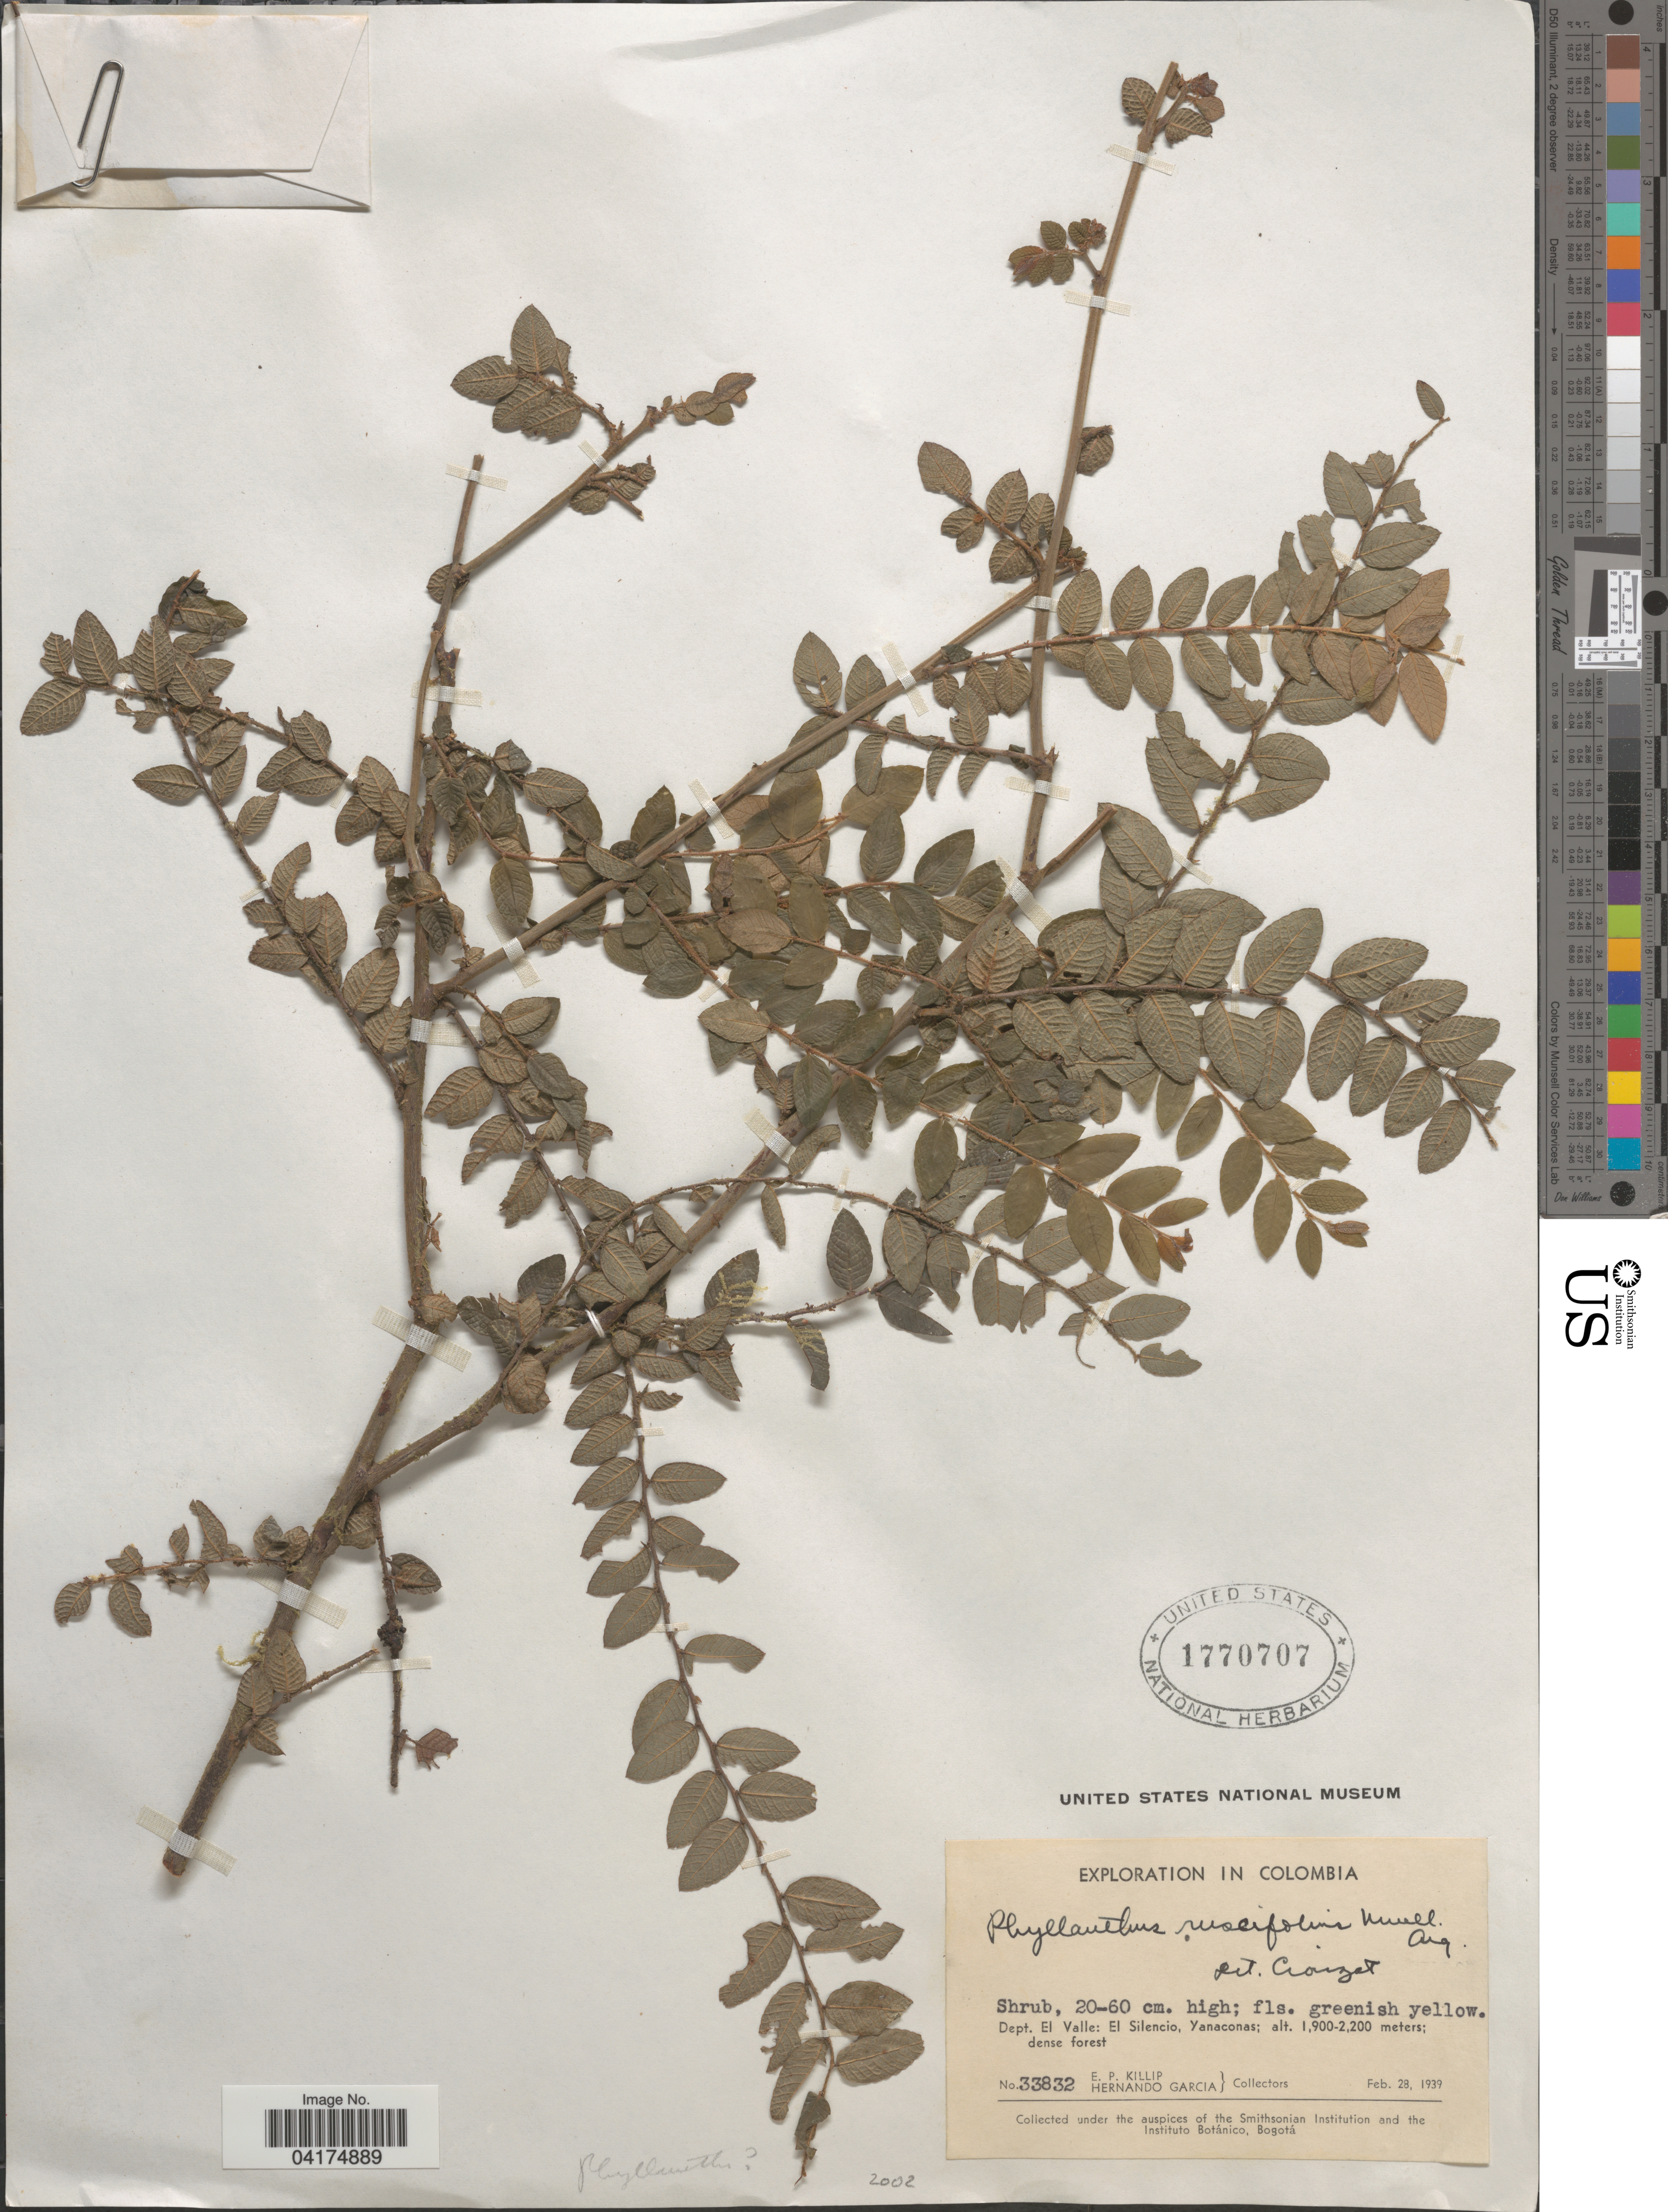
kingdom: Plantae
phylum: Tracheophyta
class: Magnoliopsida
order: Malpighiales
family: Phyllanthaceae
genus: Phyllanthus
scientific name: Phyllanthus ruscifolius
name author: Müll. Arg.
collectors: E. P. Killip & H. Garcia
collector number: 33832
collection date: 1939-02-28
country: Colombia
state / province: Valle del Cauca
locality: Exploration in Colombia. Dept. El Valle: El Silencio, Yanaconas.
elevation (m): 1900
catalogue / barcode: US 1770707